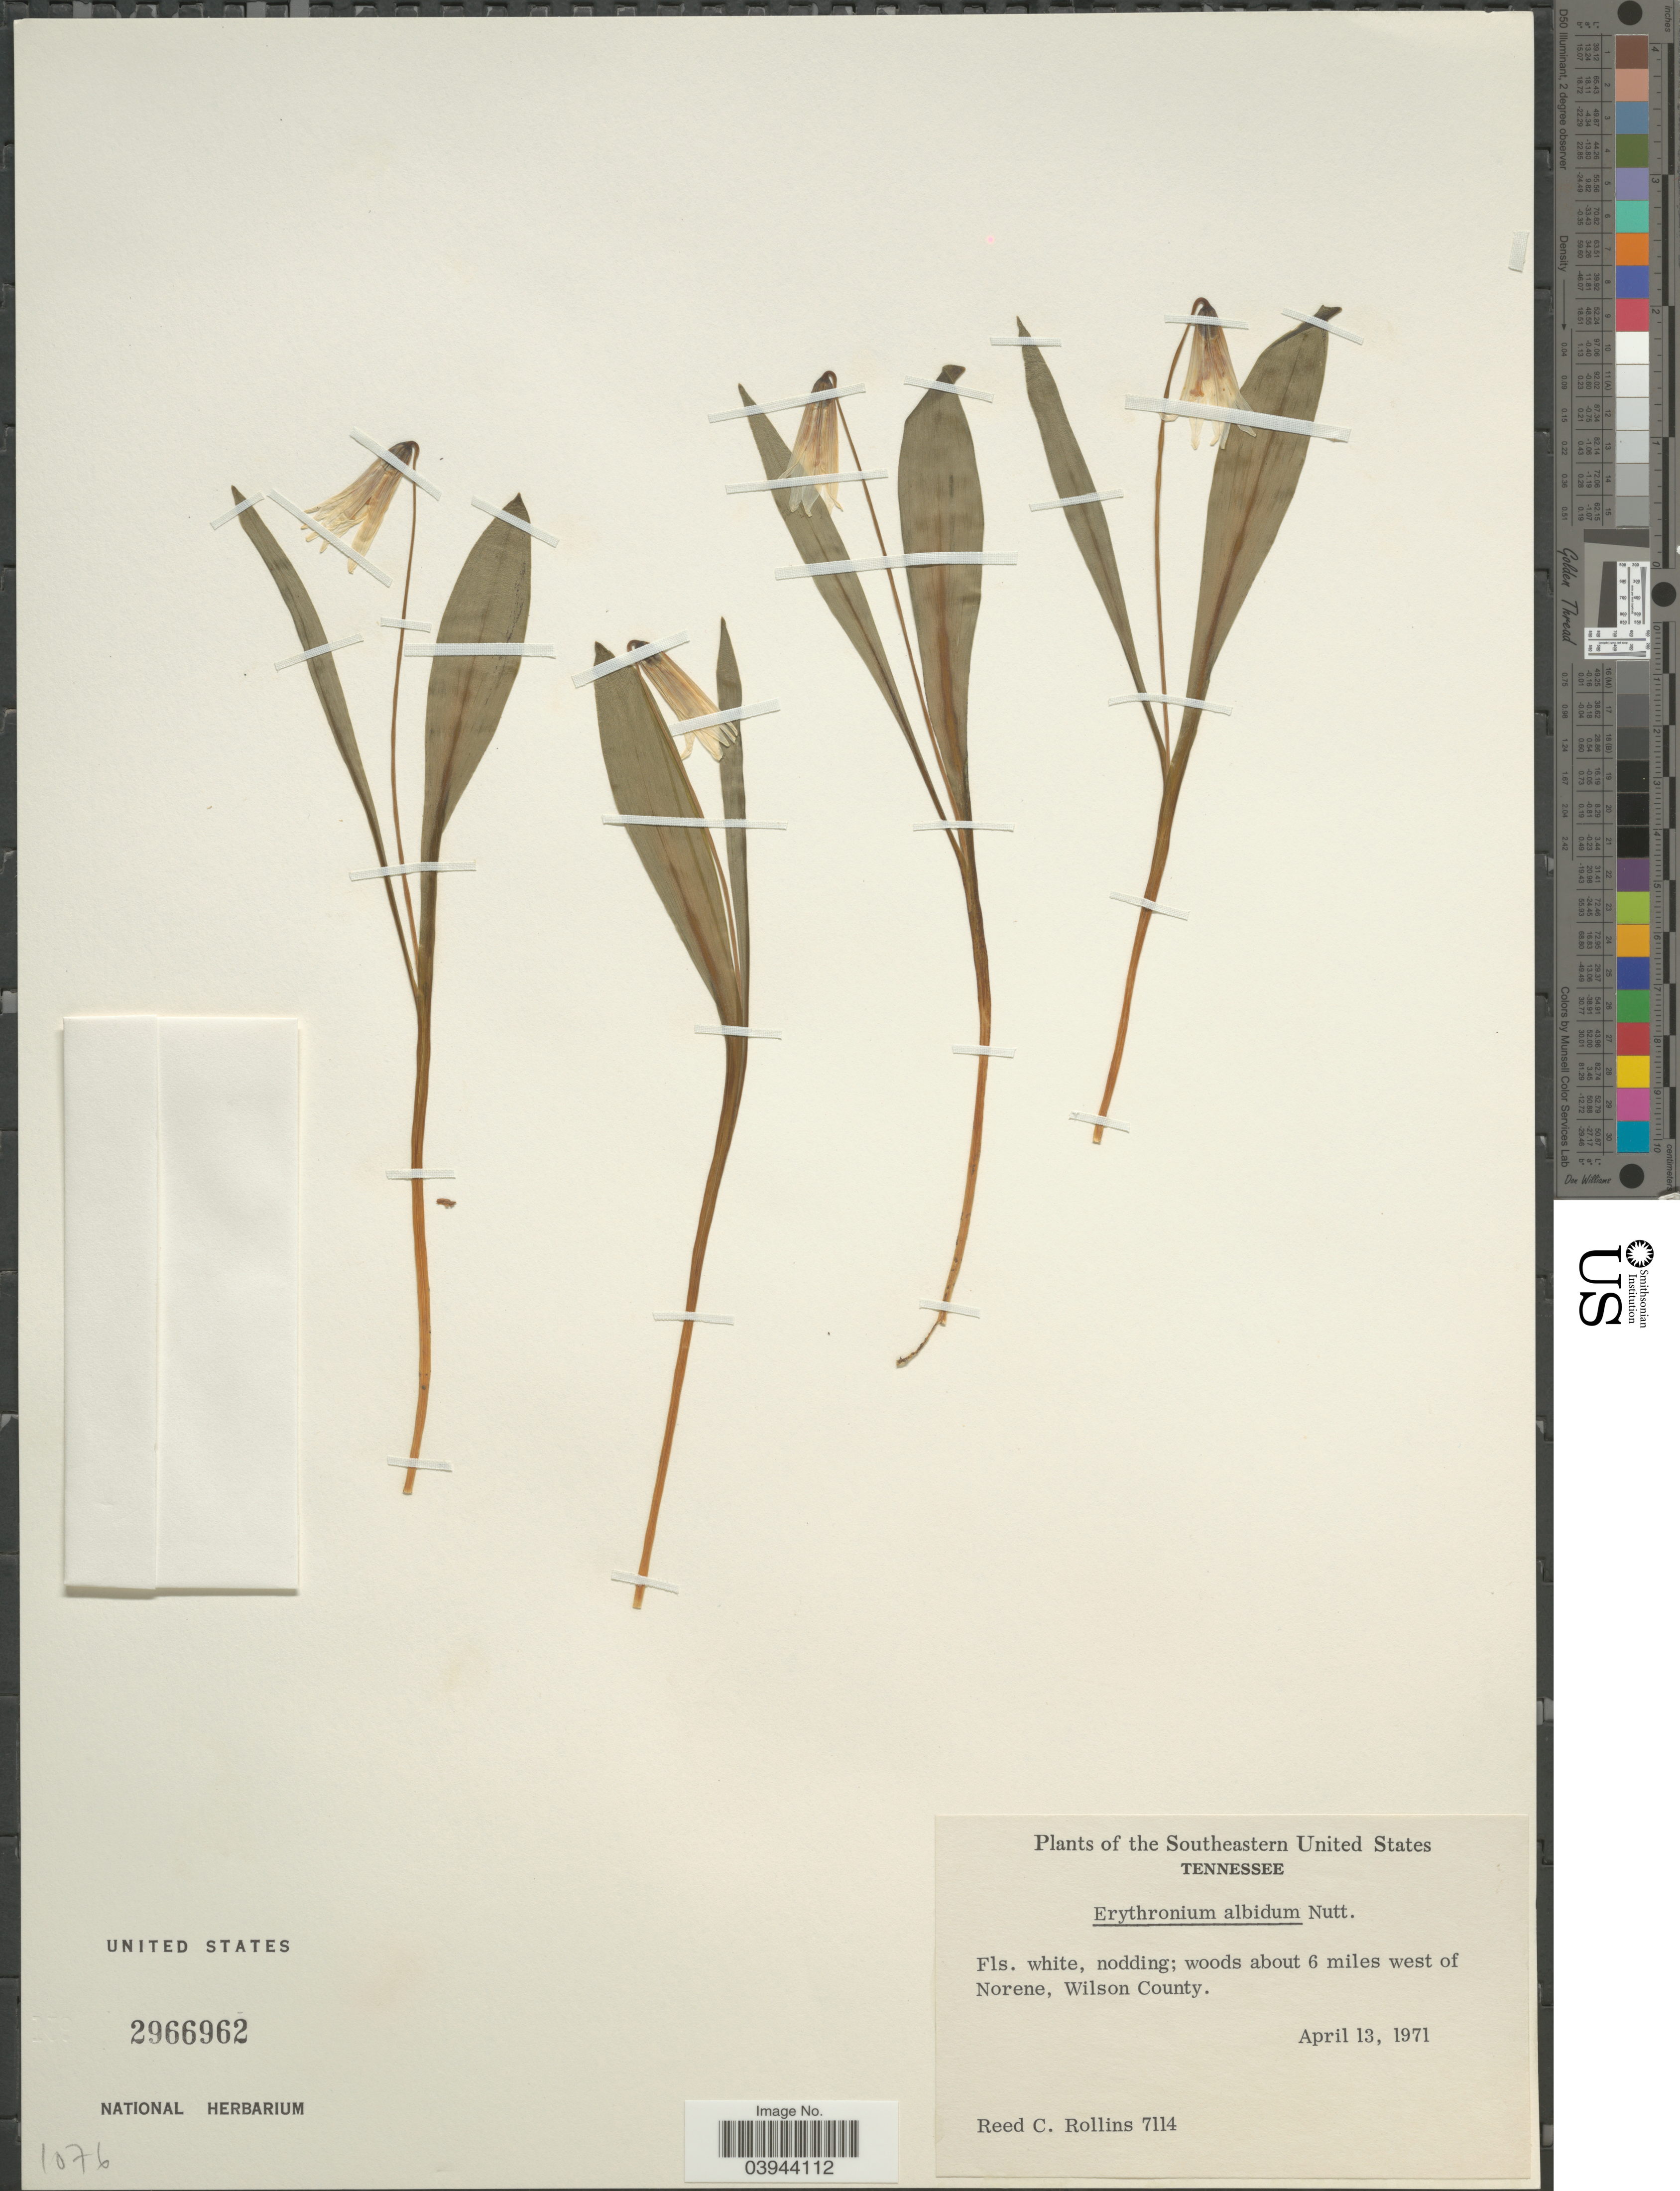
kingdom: Plantae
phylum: Tracheophyta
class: Liliopsida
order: Liliales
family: Liliaceae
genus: Erythronium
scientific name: Erythronium albidum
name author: Nutt.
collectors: R. C. Rollins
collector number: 7114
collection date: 1971-04-13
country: United States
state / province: Tennessee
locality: Southeastern United States. Woods about 6 miles west of Norene, Wilson County.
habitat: woods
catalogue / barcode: US 2966962